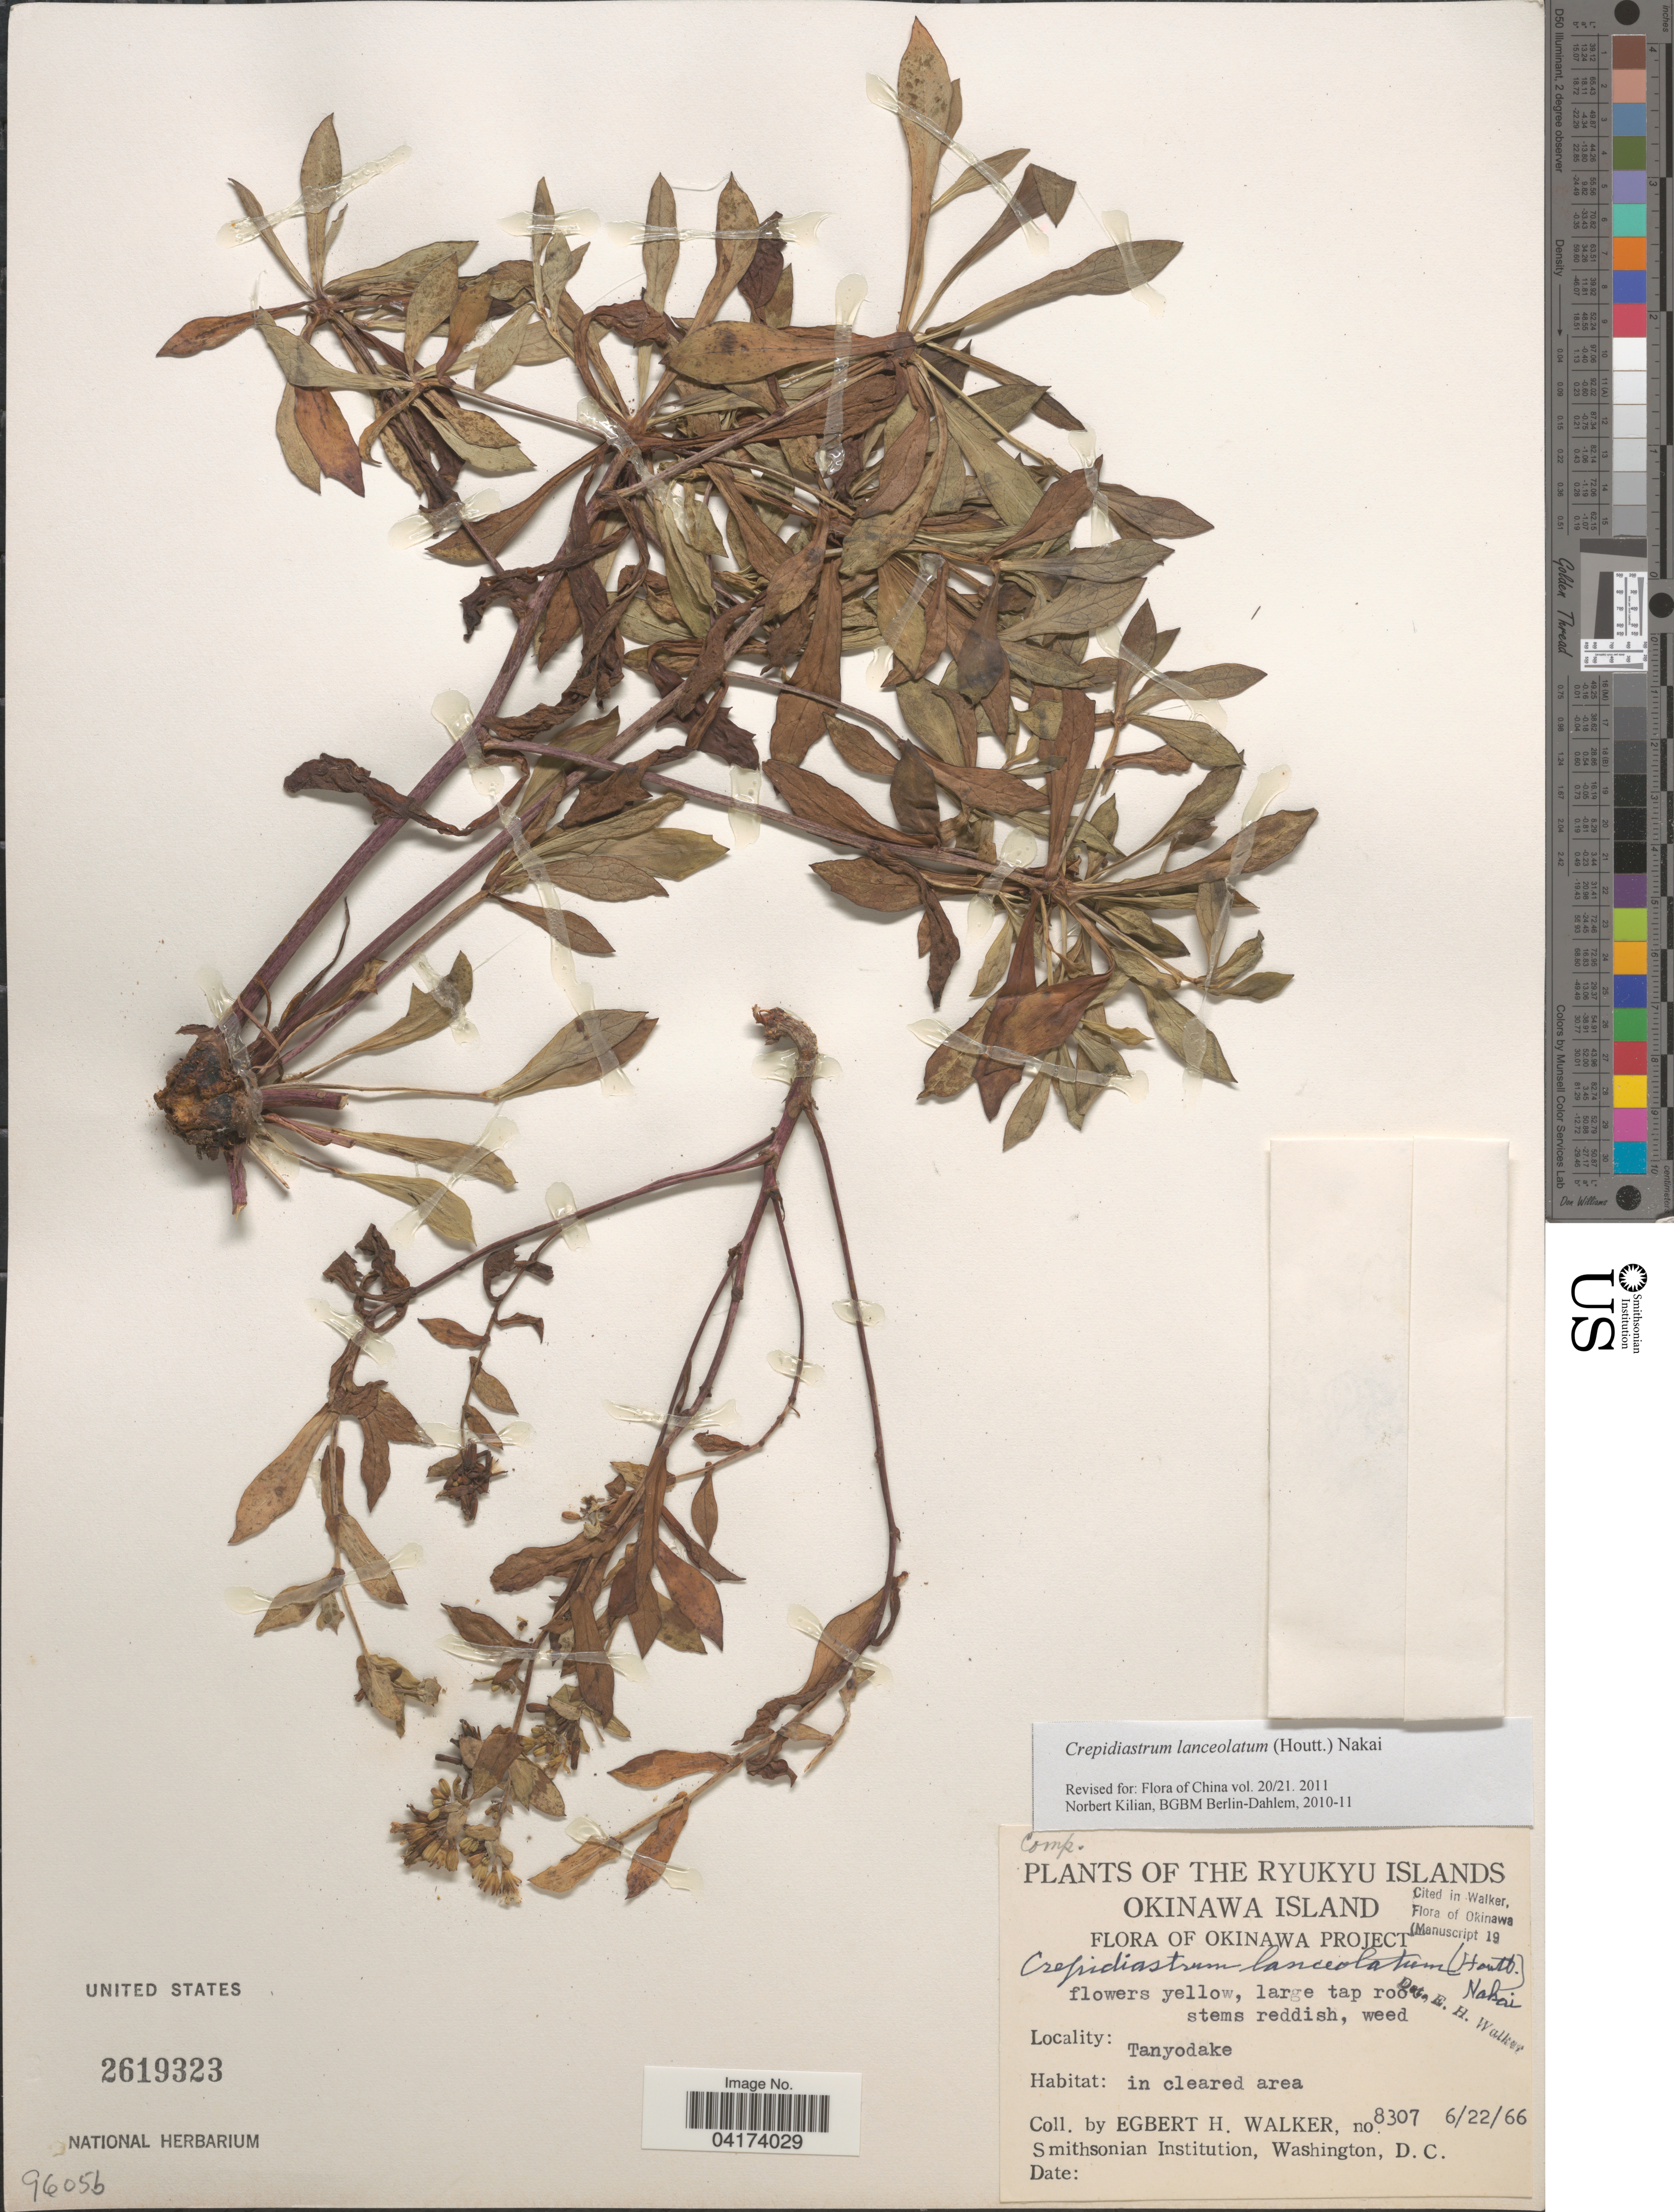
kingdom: Plantae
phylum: Tracheophyta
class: Magnoliopsida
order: Asterales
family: Asteraceae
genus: Crepidiastrum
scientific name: Crepidiastrum lanceolatum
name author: (Houtt.) Nakai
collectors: E. H. Walker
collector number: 8307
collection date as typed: Transcribed d/m/y: 22/6/66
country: Japan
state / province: Okinawa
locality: The Ryukyu Islands. Okinawa Island. Okinawa Project. Tanyodake.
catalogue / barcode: US 2619323